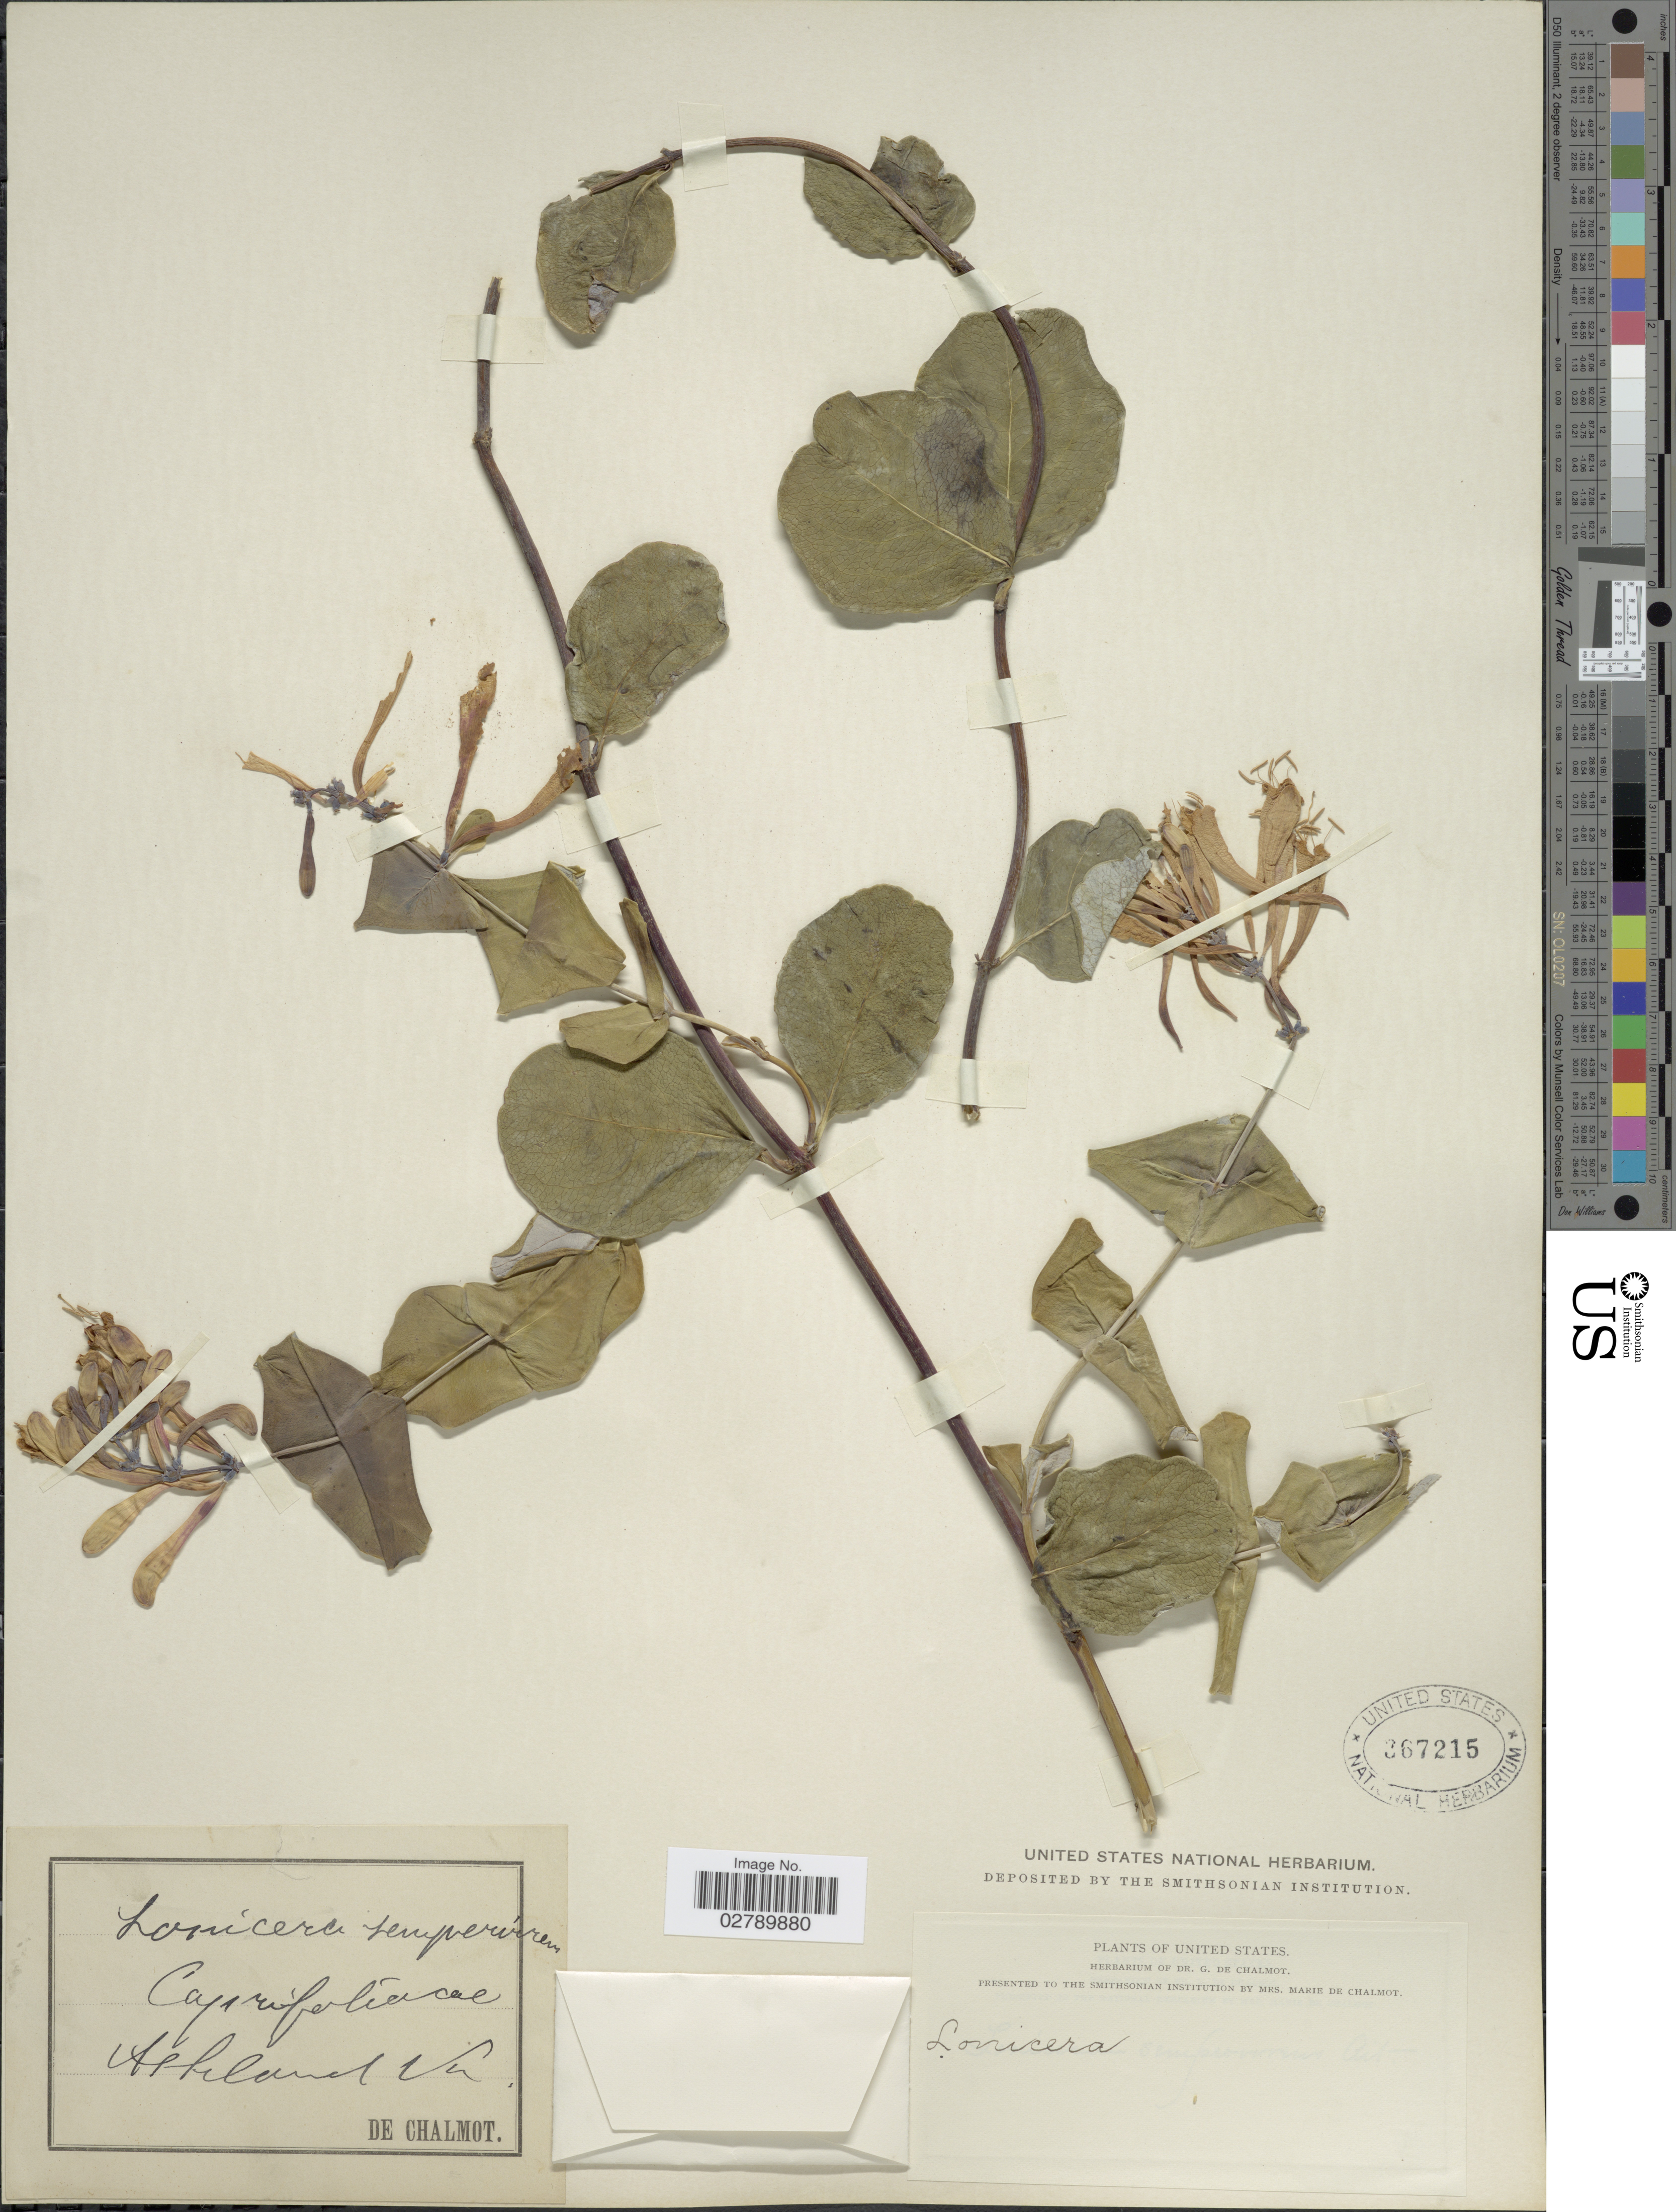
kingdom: Plantae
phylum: Tracheophyta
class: Magnoliopsida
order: Dipsacales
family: Caprifoliaceae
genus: Lonicera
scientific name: Lonicera sempervirens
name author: L.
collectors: G. de Chalmot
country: United States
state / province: Virginia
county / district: Hanover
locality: Ashland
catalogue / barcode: US 367215